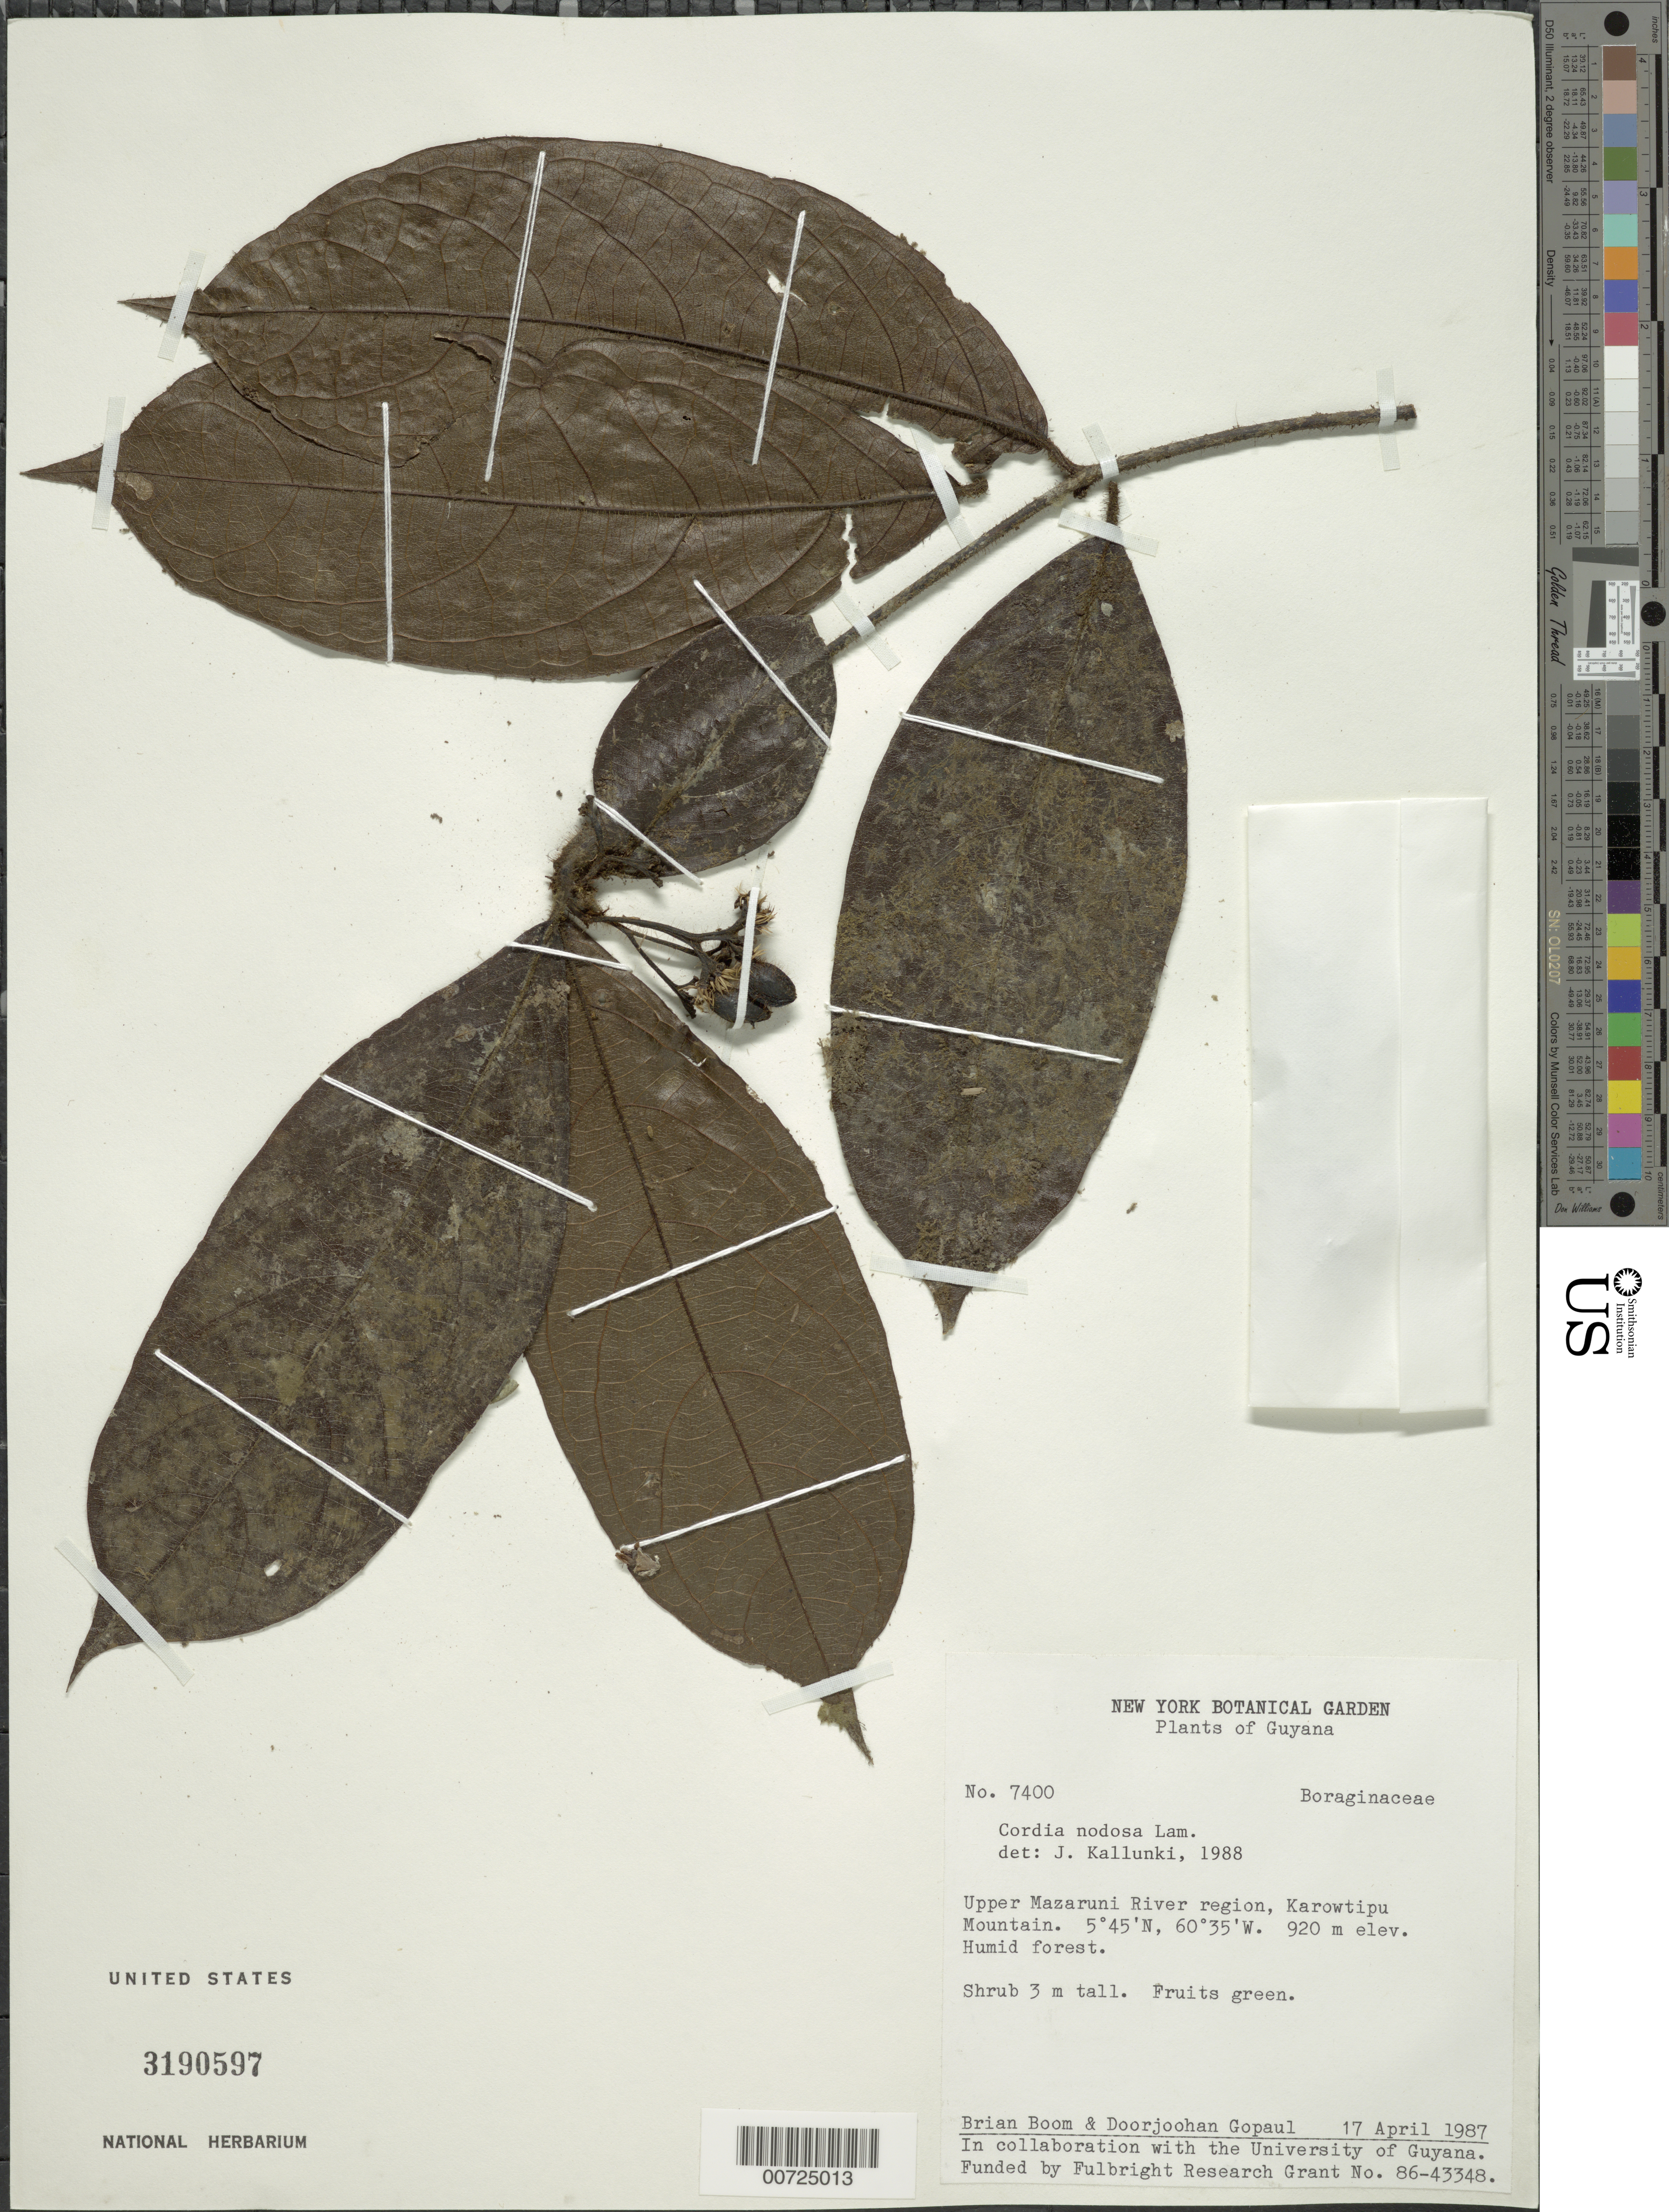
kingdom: Plantae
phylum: Tracheophyta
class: Magnoliopsida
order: Boraginales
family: Cordiaceae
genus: Cordia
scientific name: Cordia nodosa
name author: Lam.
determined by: Kallunki, Jacquelyn A.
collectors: B. M. Boom & D. Gopaul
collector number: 7400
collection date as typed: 17-Apr-87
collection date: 1987-04-17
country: Guyana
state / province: Cuyuni-Mazaruni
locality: Karowtipu Mountain, S slope, upper Mazaruni R. region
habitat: Humid forest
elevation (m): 920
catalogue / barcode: US 3190597